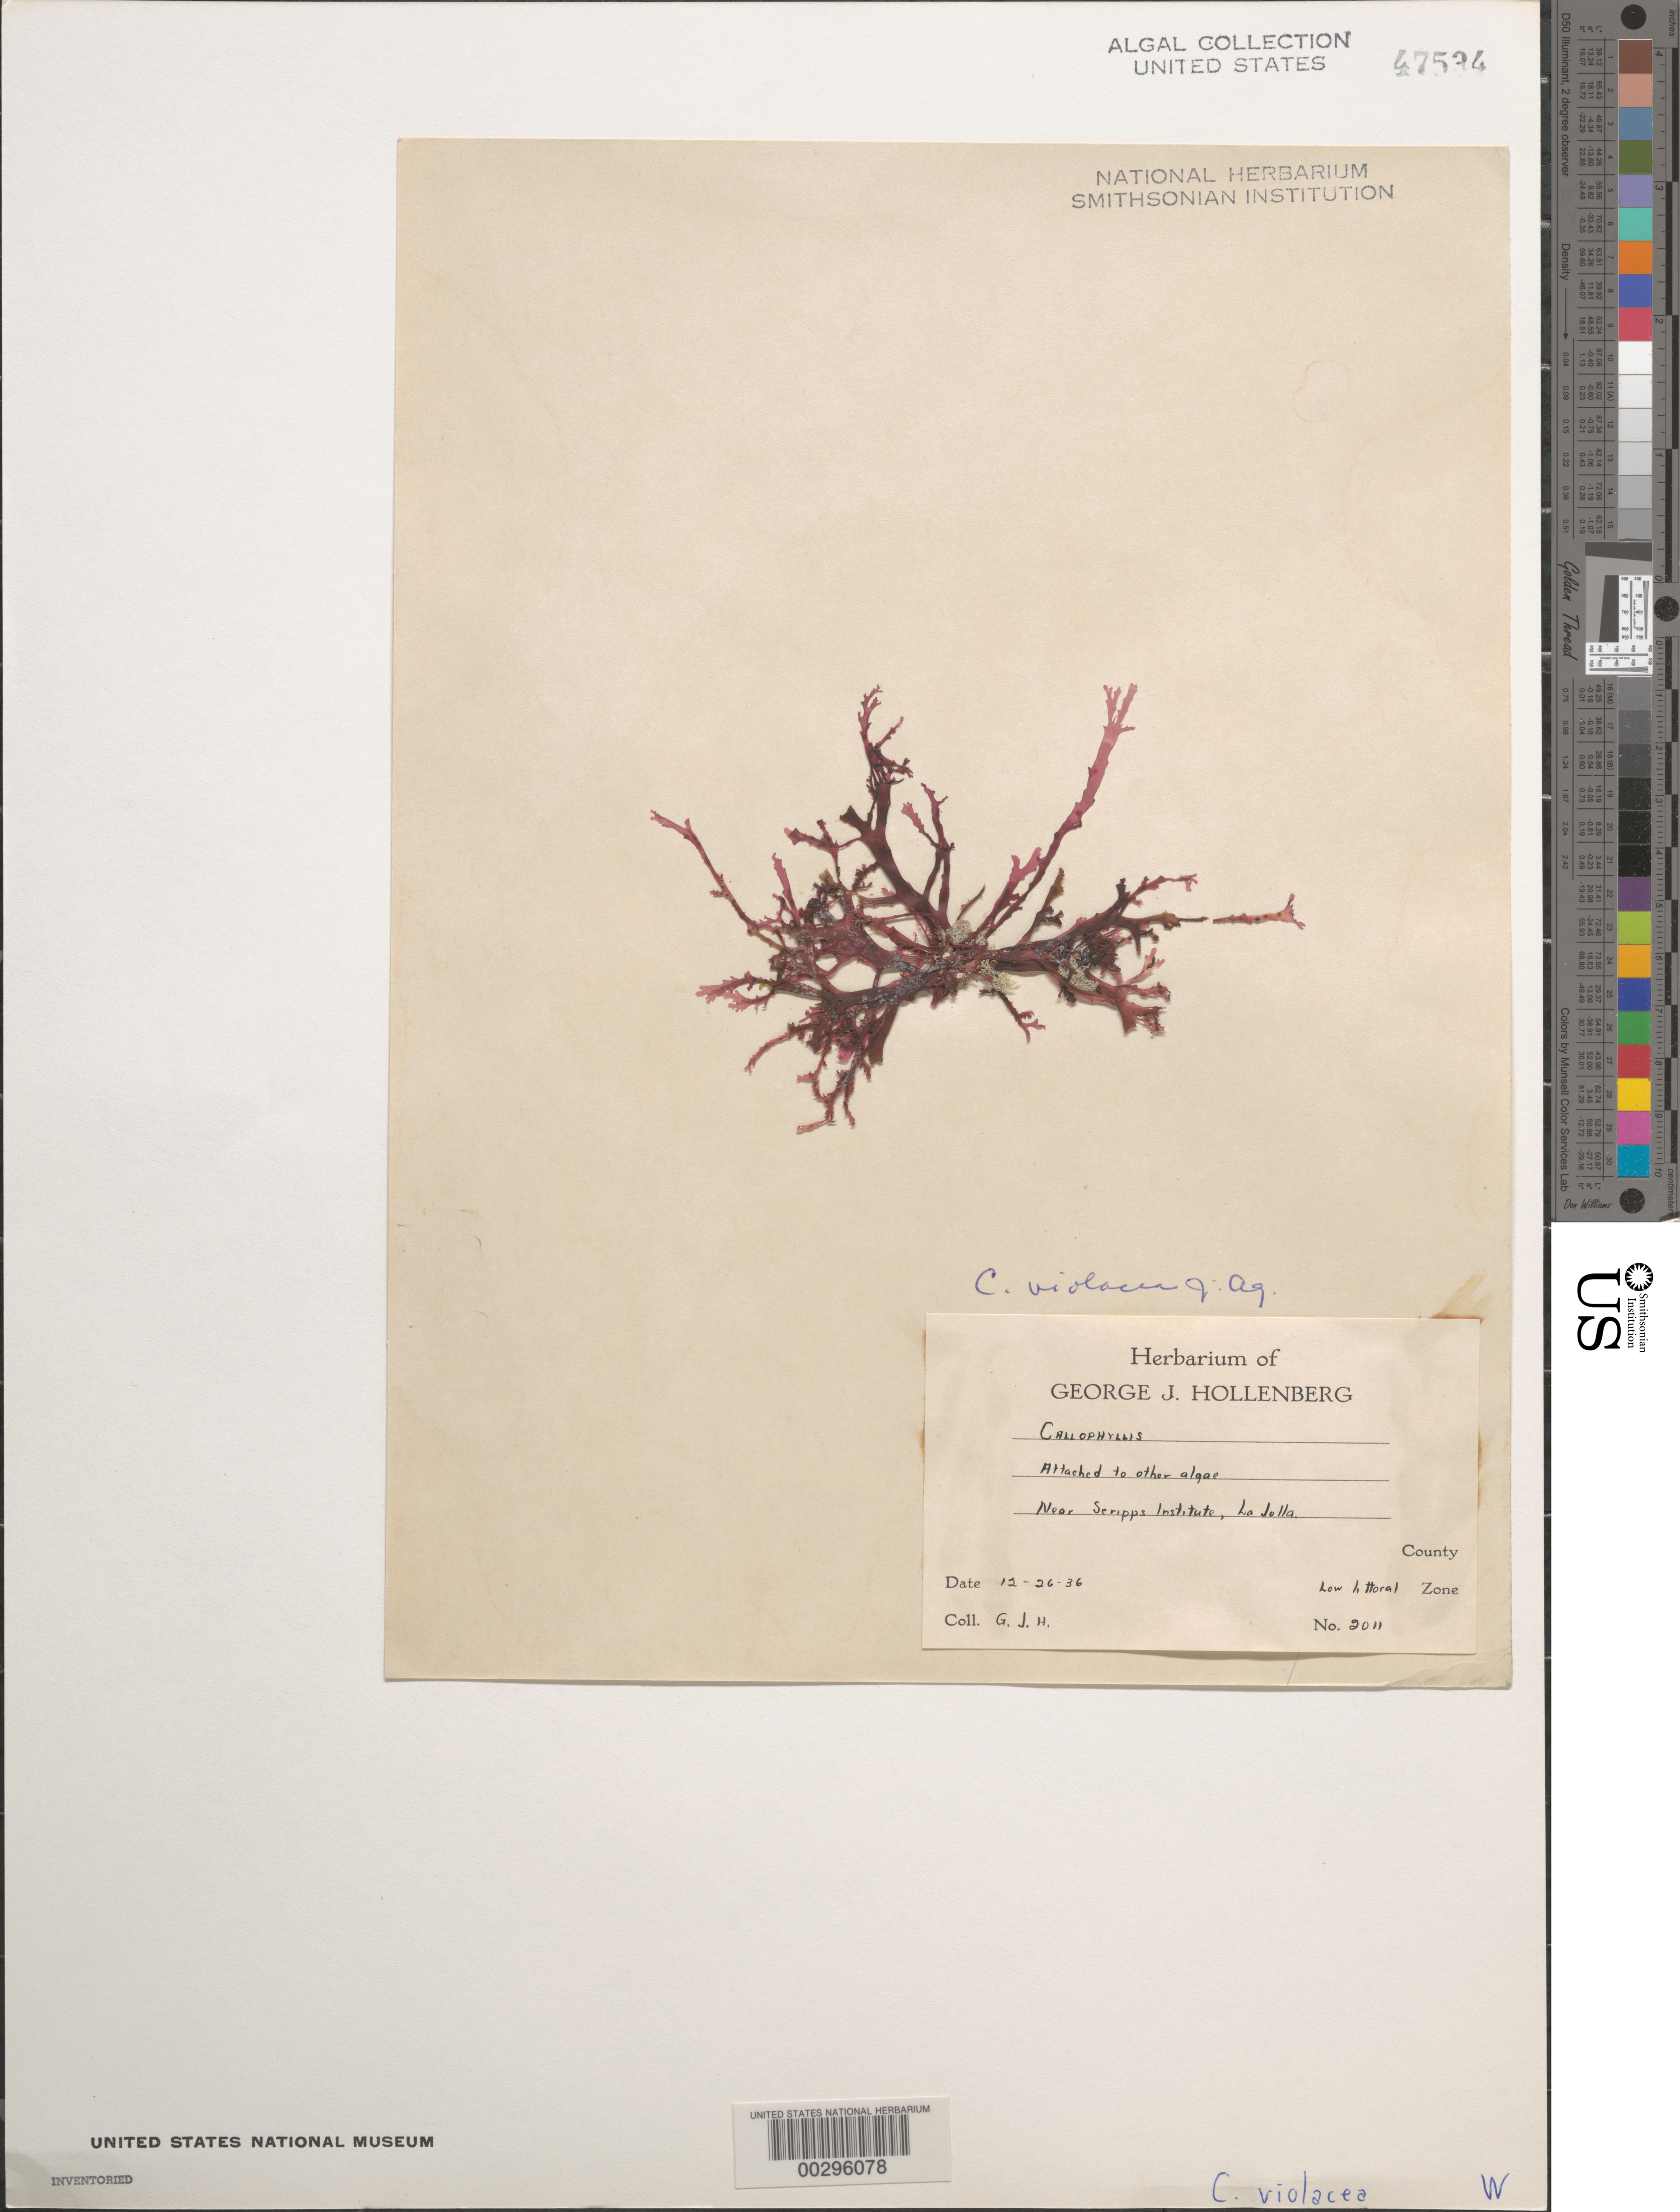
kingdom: Plantae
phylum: Rhodophyta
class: Florideophyceae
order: Gigartinales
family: Kallymeniaceae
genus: Callophyllis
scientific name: Callophyllis violacea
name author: J. Agardh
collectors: G. Hollenberg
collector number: GJH 2011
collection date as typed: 26 Dec 1936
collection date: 1936-12-26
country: United States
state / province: California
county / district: San Diego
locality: La Jolla, near Scripps Institution of Oceanography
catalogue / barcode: US 47534